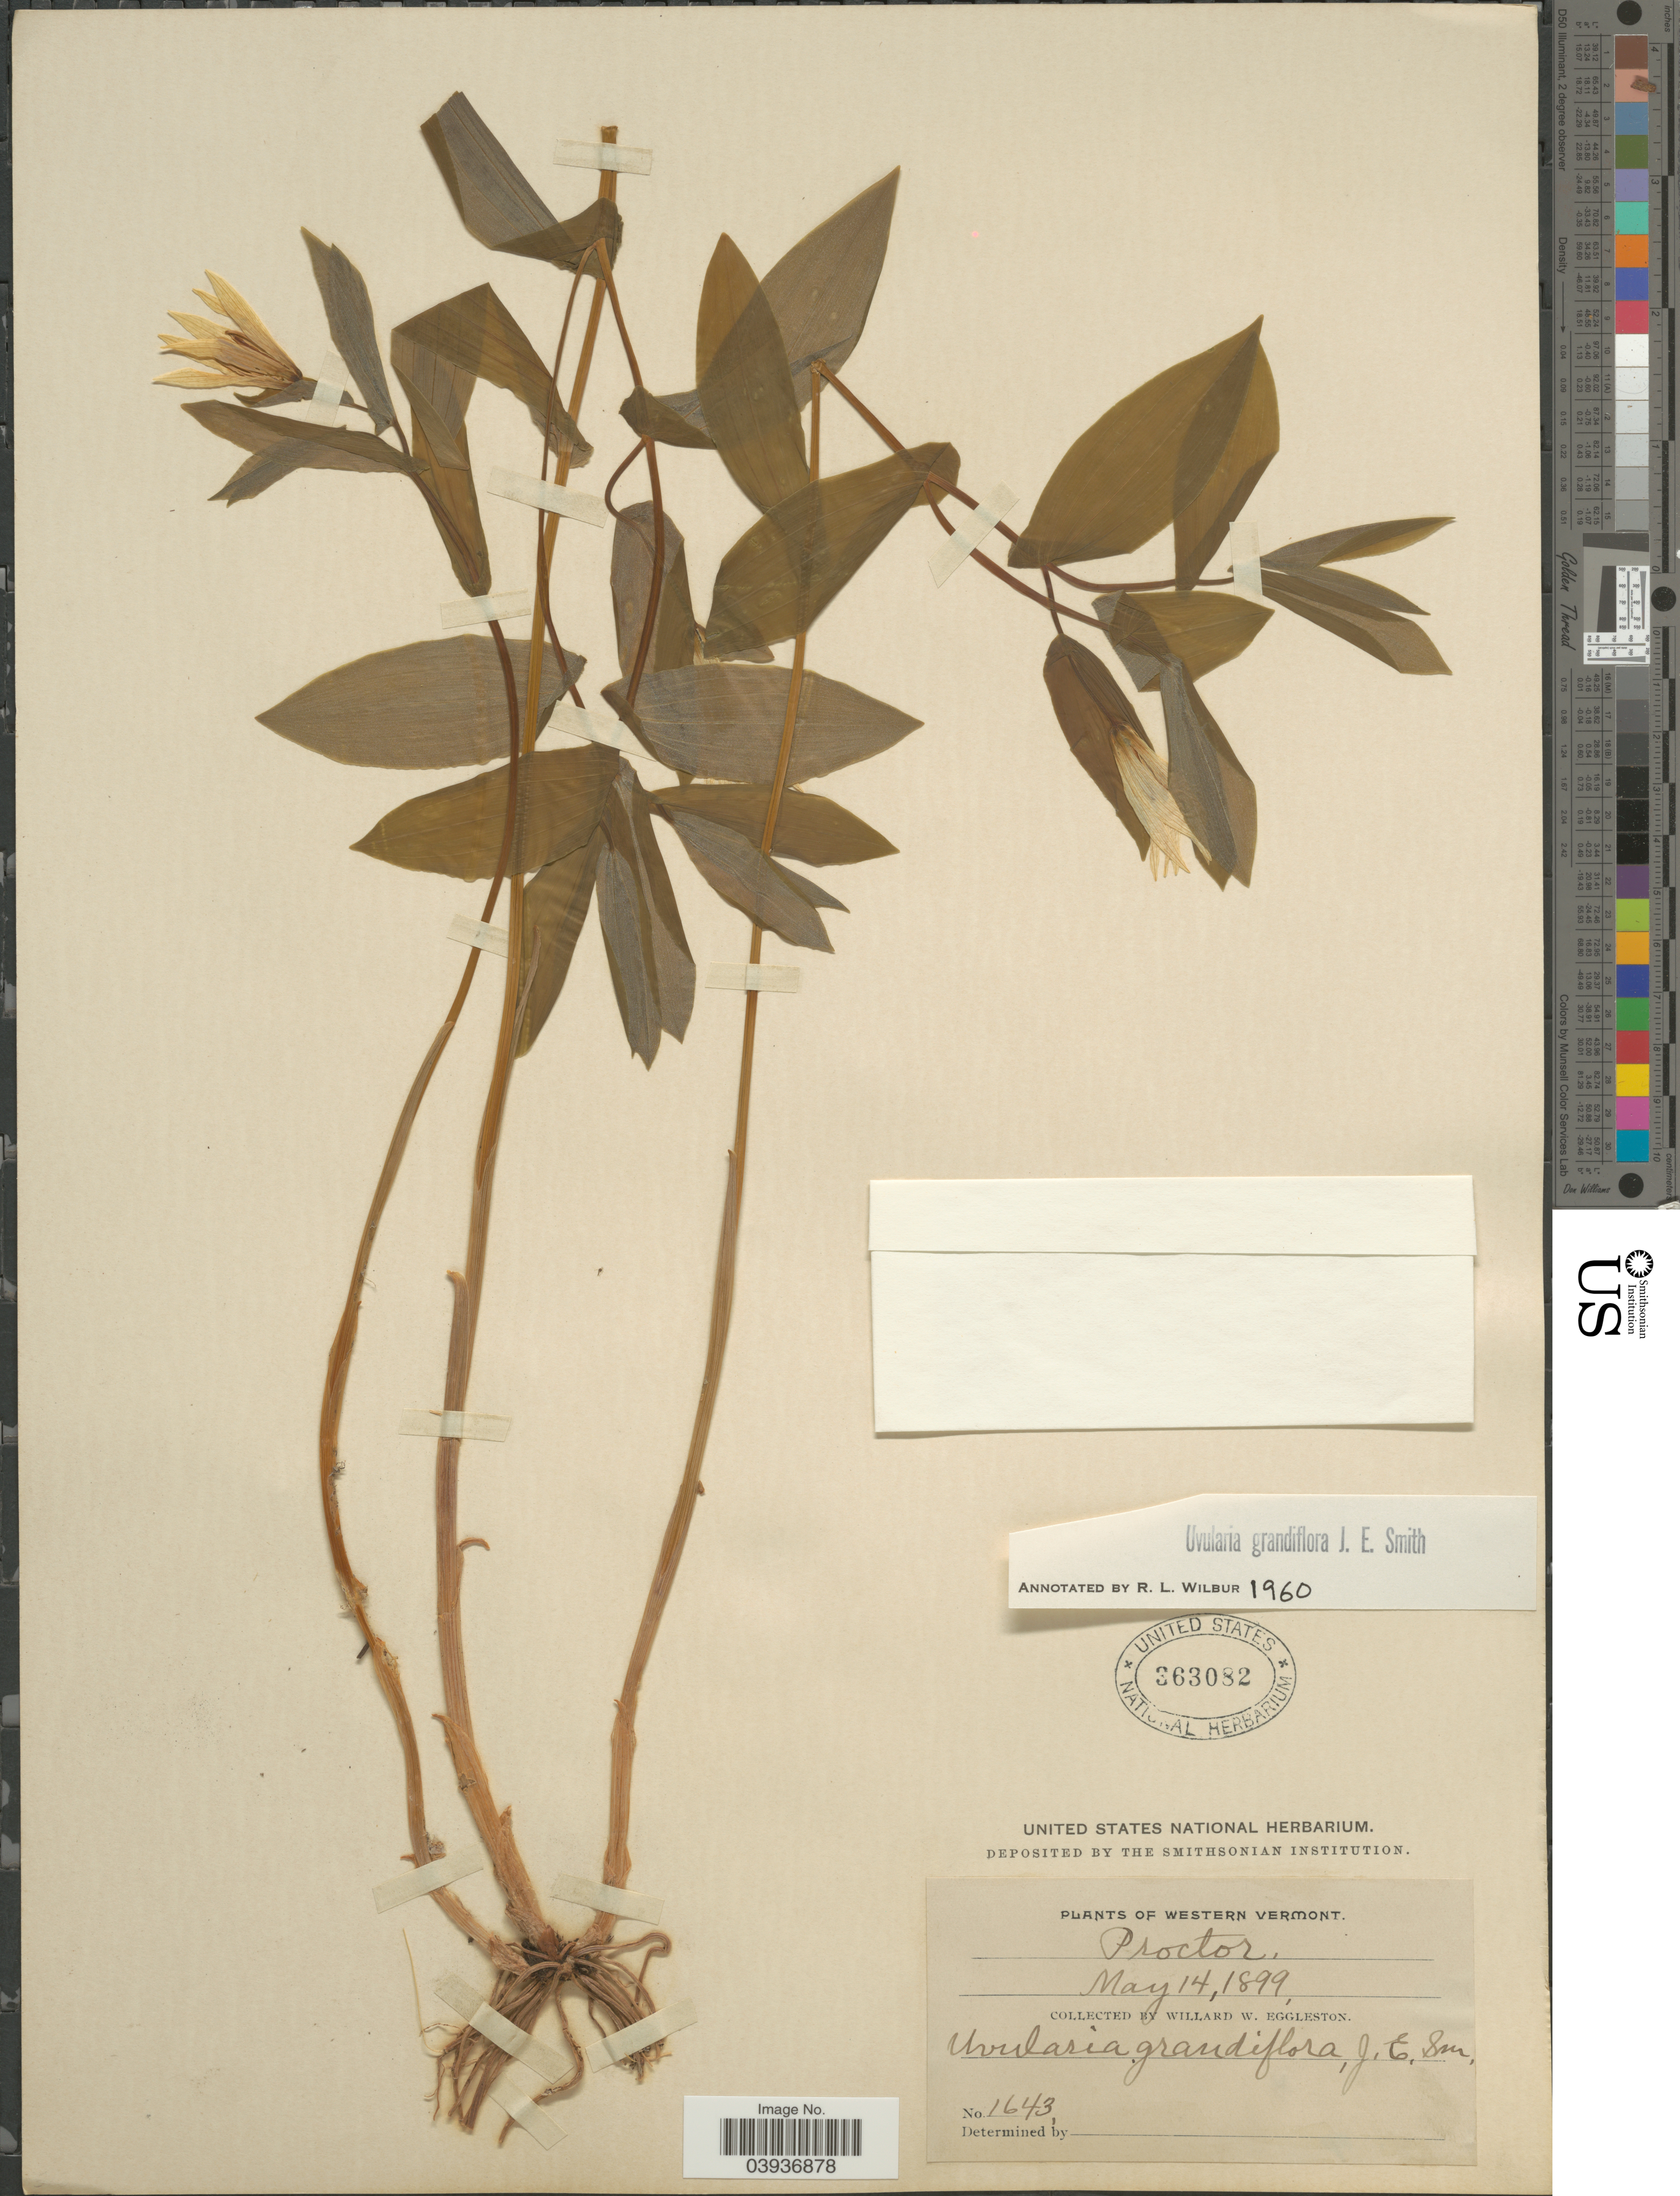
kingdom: Plantae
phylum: Tracheophyta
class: Liliopsida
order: Liliales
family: Colchicaceae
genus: Uvularia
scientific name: Uvularia grandiflora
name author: Sm.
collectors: W. W. Eggleston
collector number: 1643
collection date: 1899-05-14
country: United States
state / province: Vermont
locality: Western Vermont. Proctor.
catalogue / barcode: US 363082